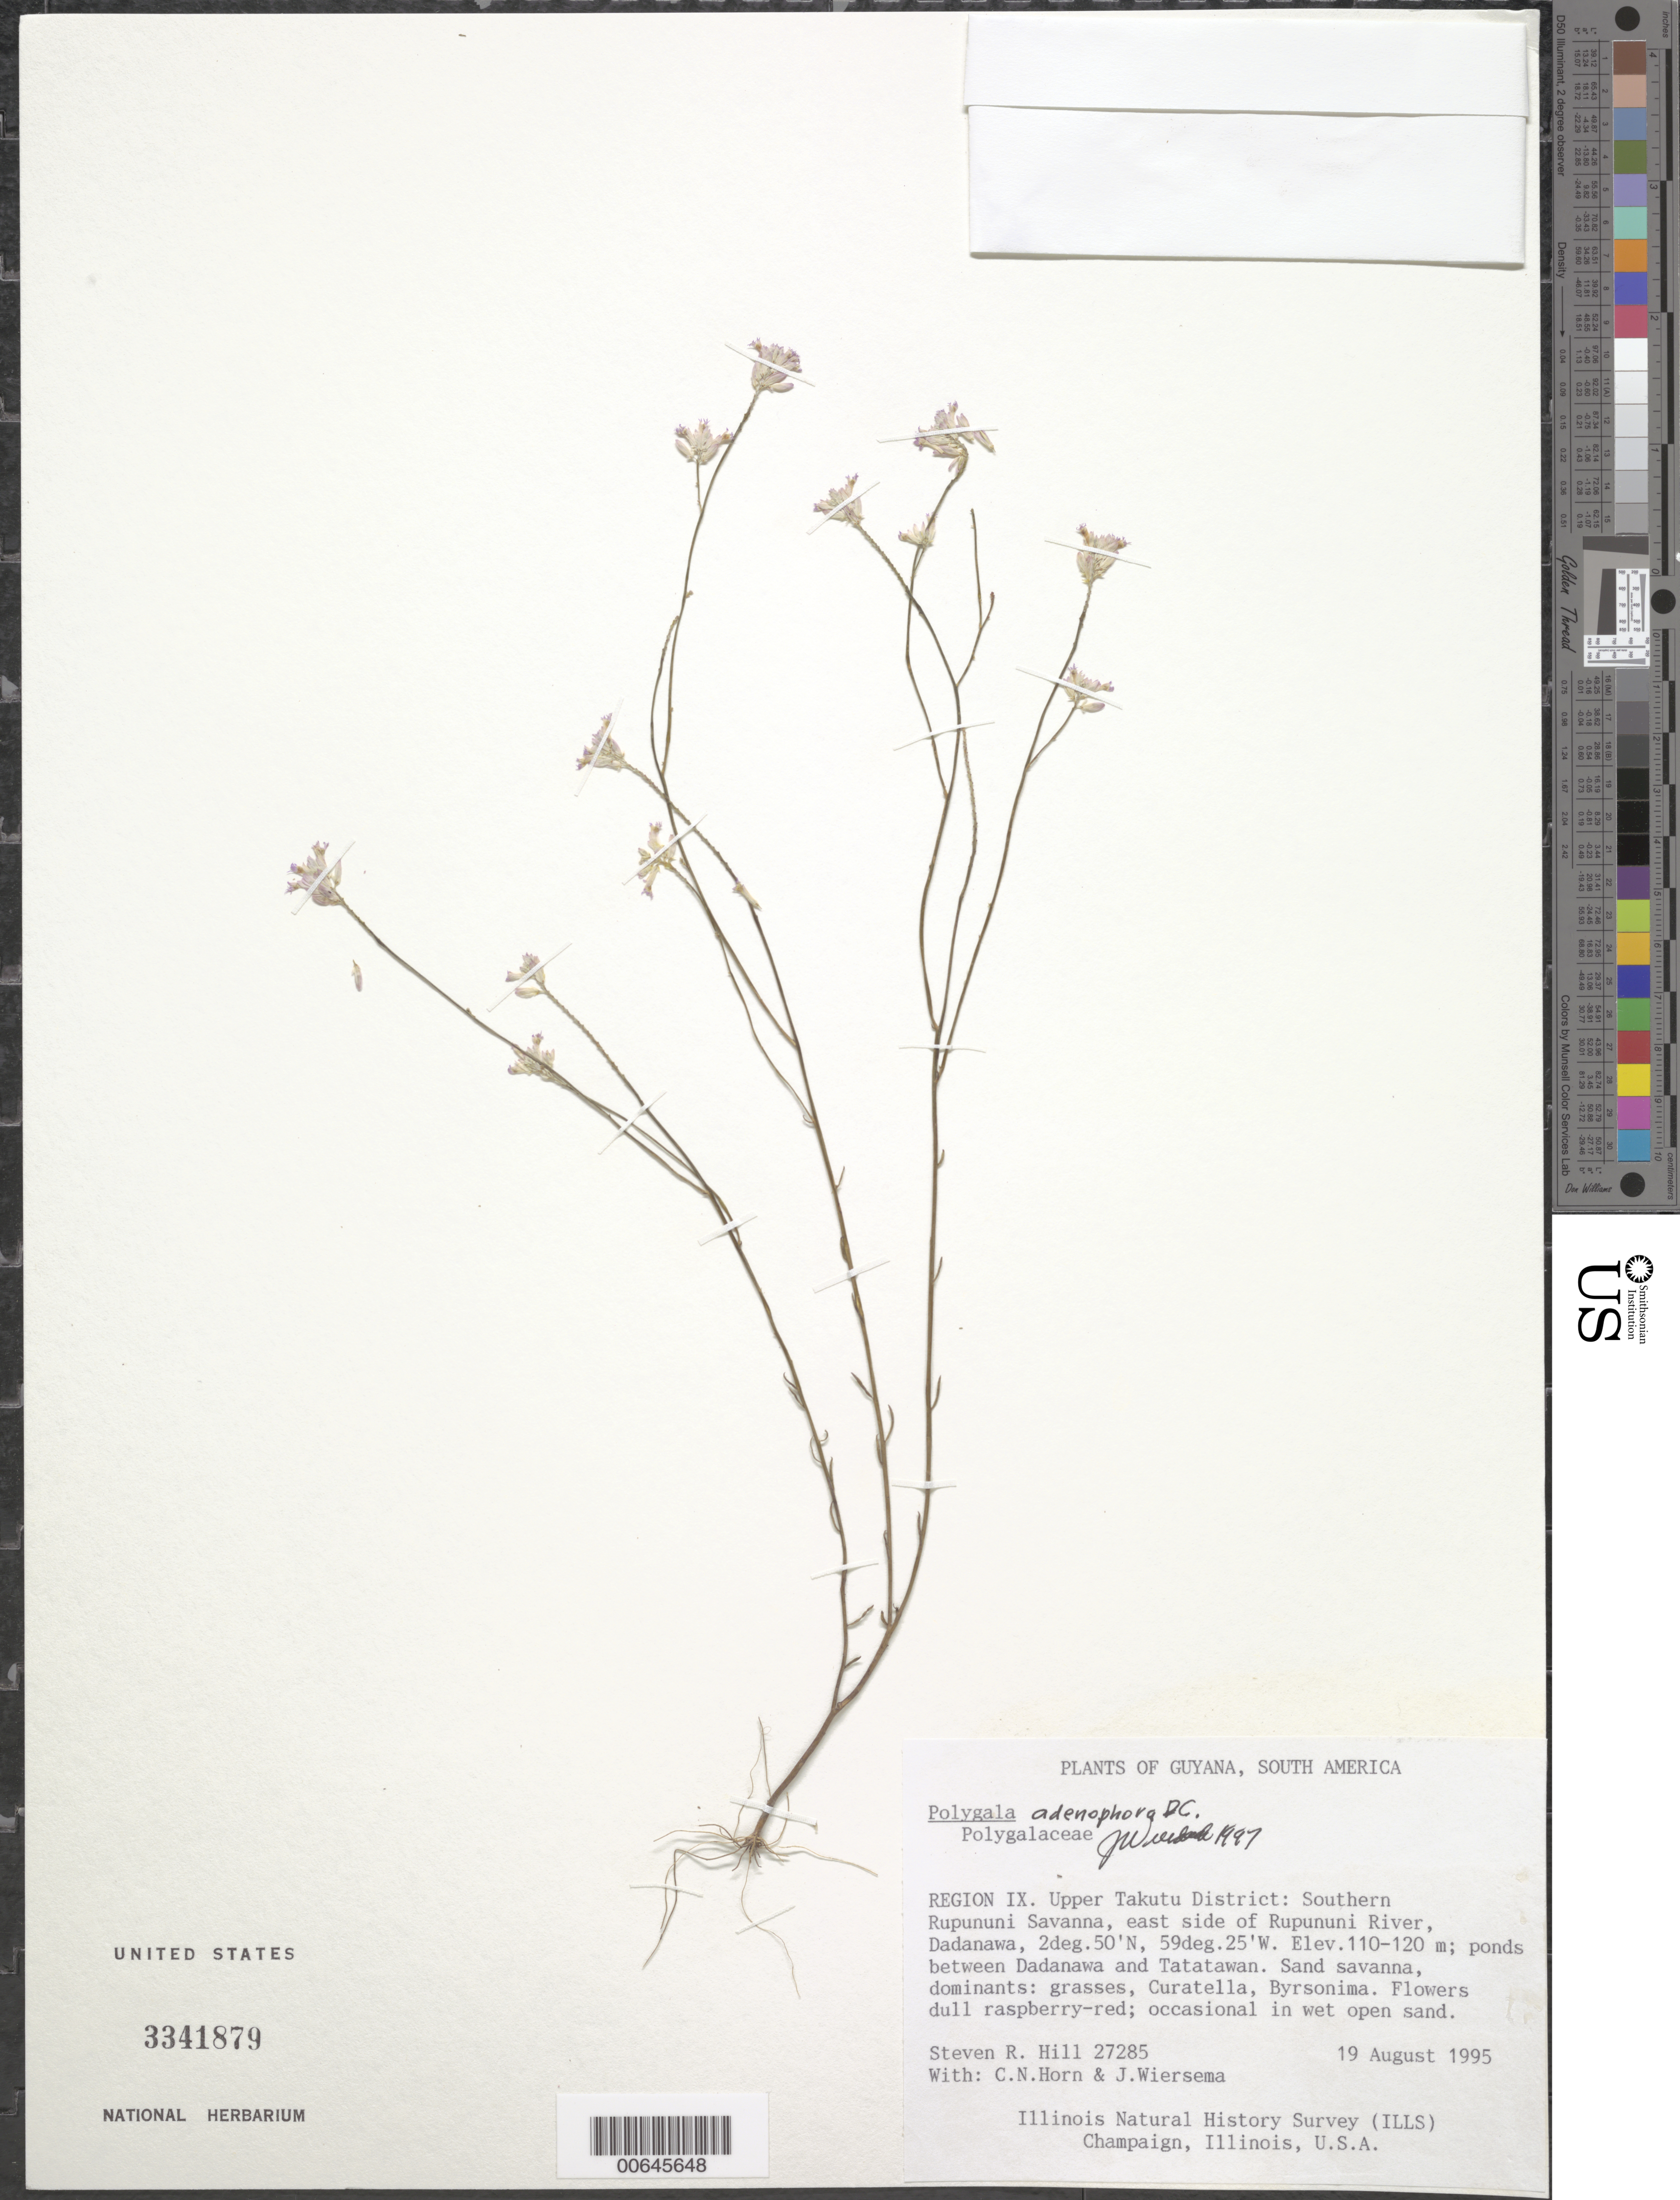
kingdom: Plantae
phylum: Tracheophyta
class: Magnoliopsida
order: Fabales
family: Polygalaceae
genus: Polygala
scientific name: Polygala adenophora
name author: DC.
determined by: Wurdack, John J., (US), US (UNITED STATES)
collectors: S. R. Hill, C. N. Horn & J. H. Wiersema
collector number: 27285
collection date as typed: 19-Aug-95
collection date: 1995-08-19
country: Guyana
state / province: U. Takutu-U. Essequibo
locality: Dadanawa, southern Rupununi Savanna, E side of Rupununi R.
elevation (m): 110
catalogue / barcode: US 3341879